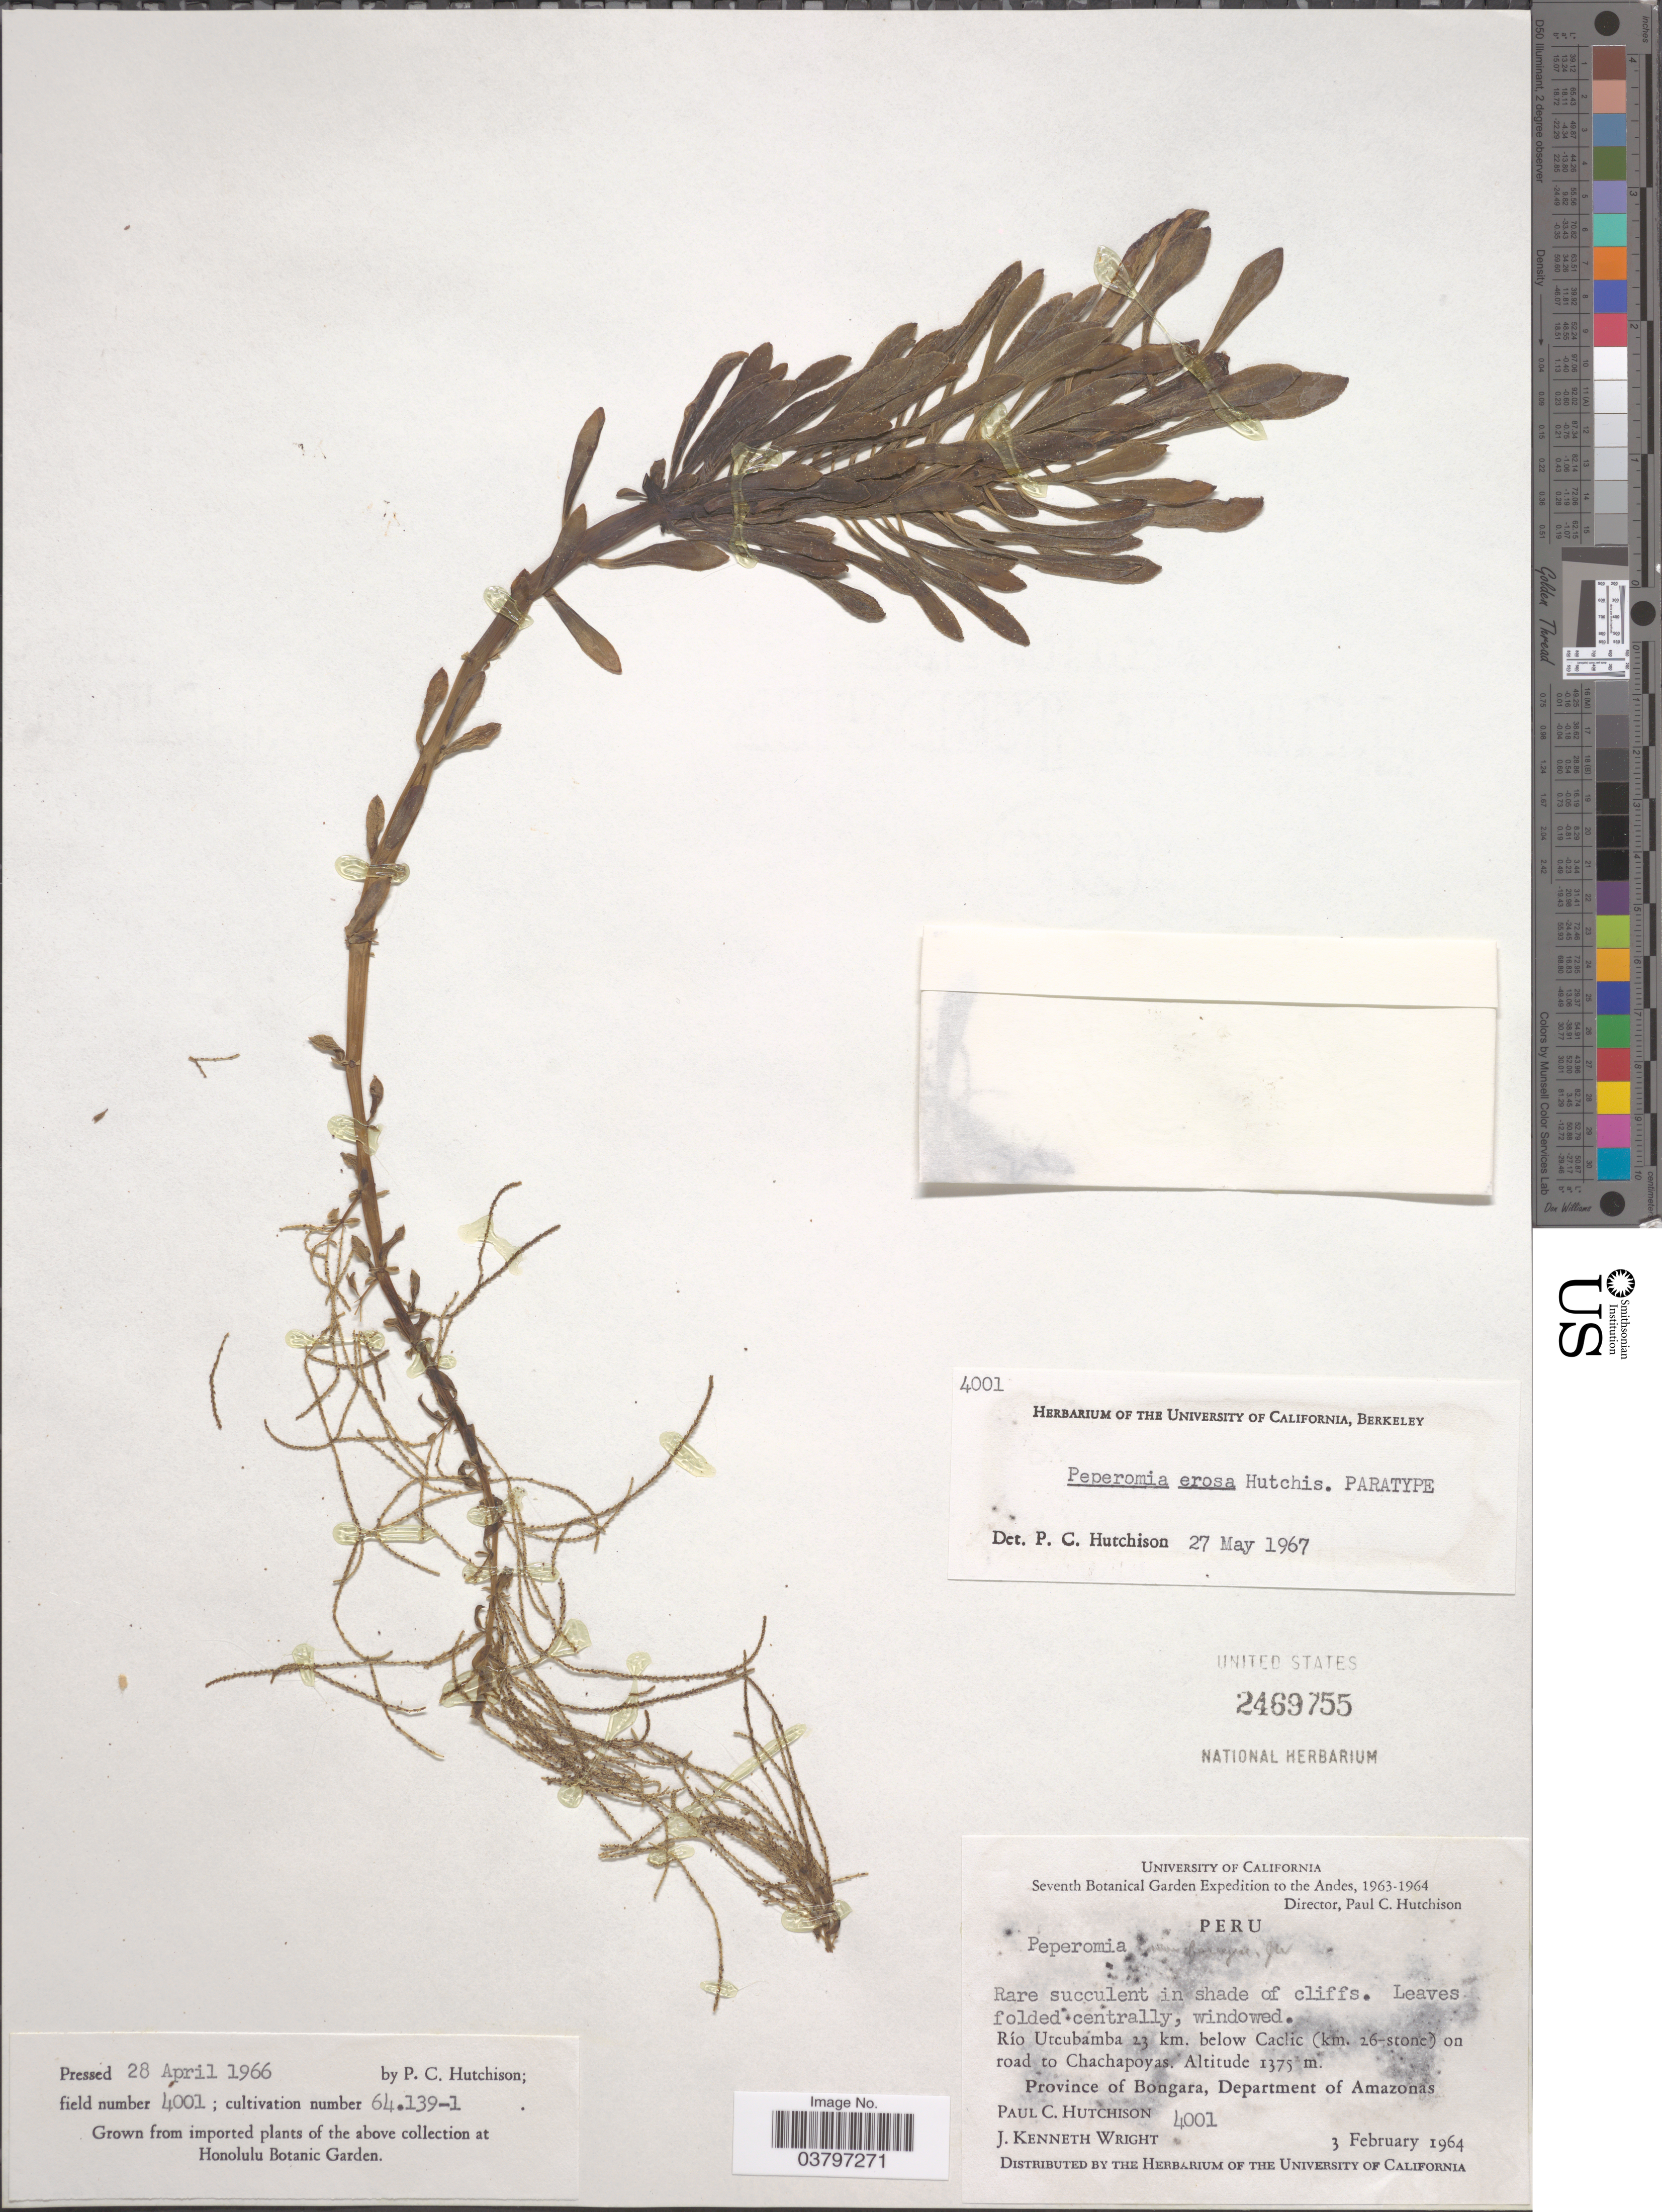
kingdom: Plantae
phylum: Tracheophyta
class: Magnoliopsida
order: Piperales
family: Piperaceae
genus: Peperomia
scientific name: Peperomia erosa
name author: Hutchison ex Pino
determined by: Pino, Guillermo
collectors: P. C. Hutchison & J. K. Wright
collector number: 4001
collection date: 1964-02-03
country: Peru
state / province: Amazonas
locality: The Andes. Río Utcubamba 23 km. below Caclic (km. 26 stone) on road to Chachapoyas. Province of Bongara, Department of Amazonas.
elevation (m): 1375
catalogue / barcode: US 2469755